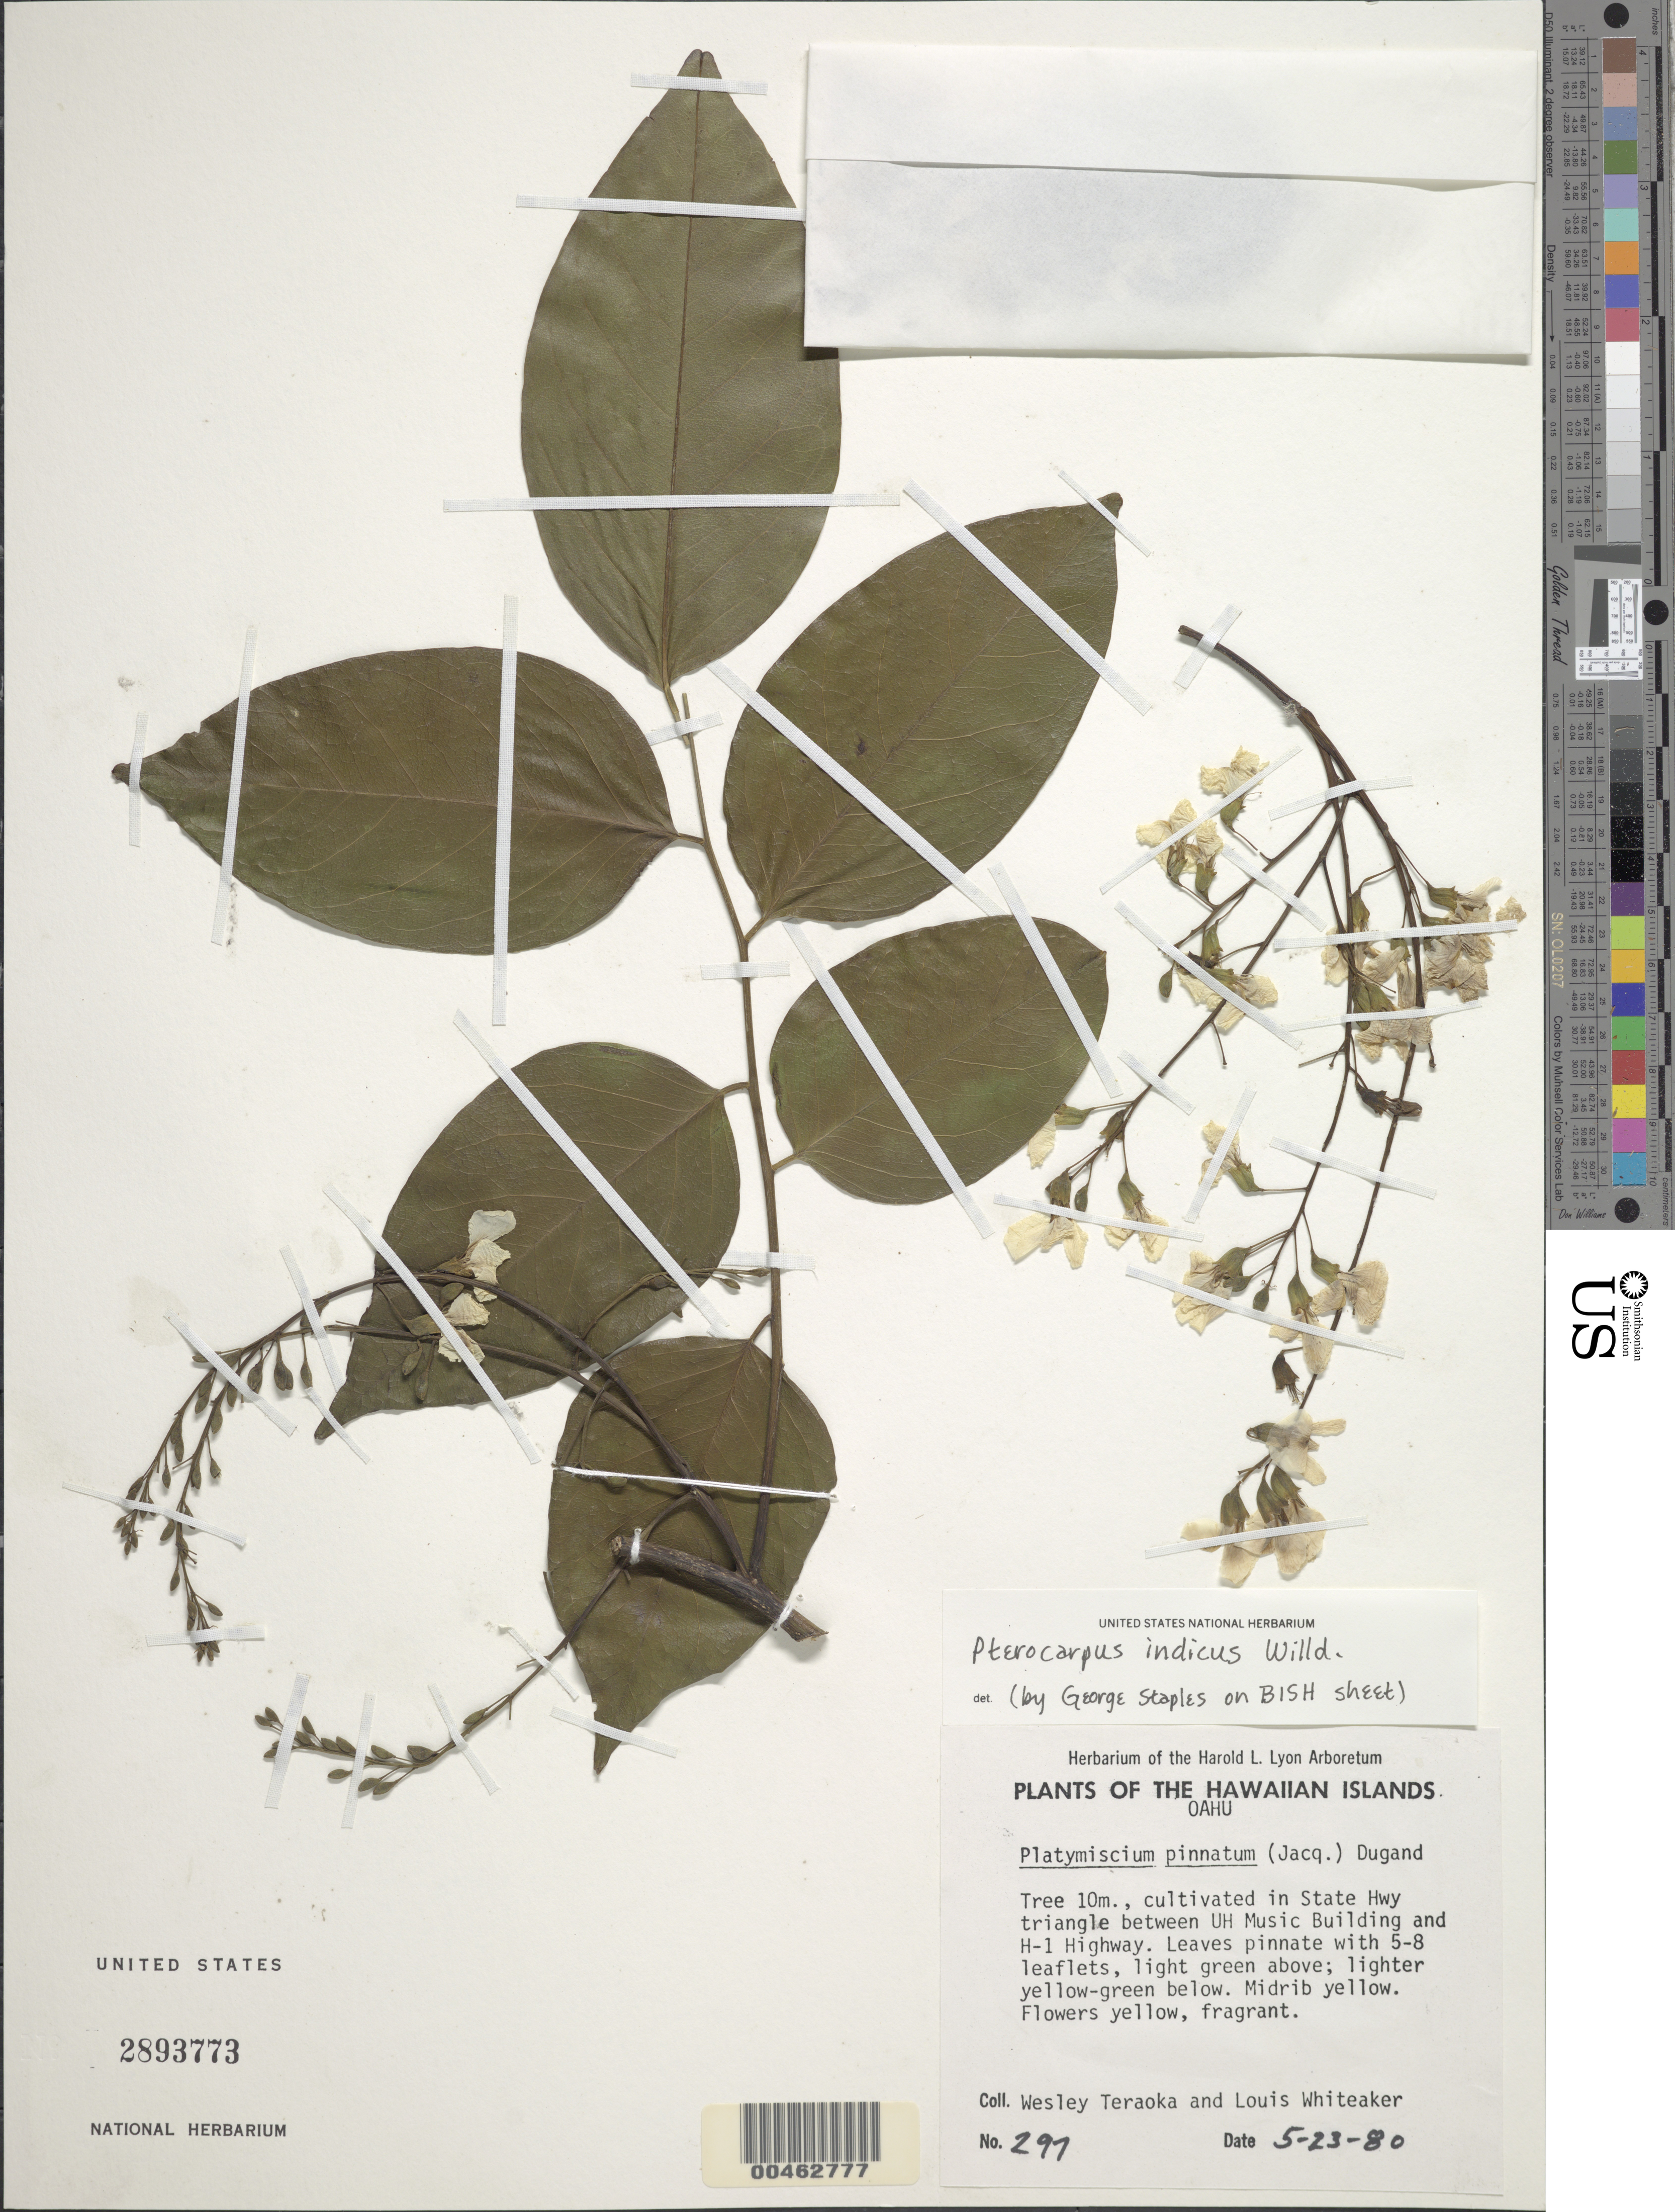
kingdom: Plantae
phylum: Tracheophyta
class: Magnoliopsida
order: Fabales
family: Fabaceae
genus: Pterocarpus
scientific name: Pterocarpus indicus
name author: Willd.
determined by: Staples, G. W.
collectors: W. Teraoka & L. Whiteaker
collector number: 297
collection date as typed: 23 May 1980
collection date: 1980-05-23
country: United States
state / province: Hawaii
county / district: Honolulu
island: Oahu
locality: in State Hwy triangle between UH Music Building and H-1 Highway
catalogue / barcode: US 2893773